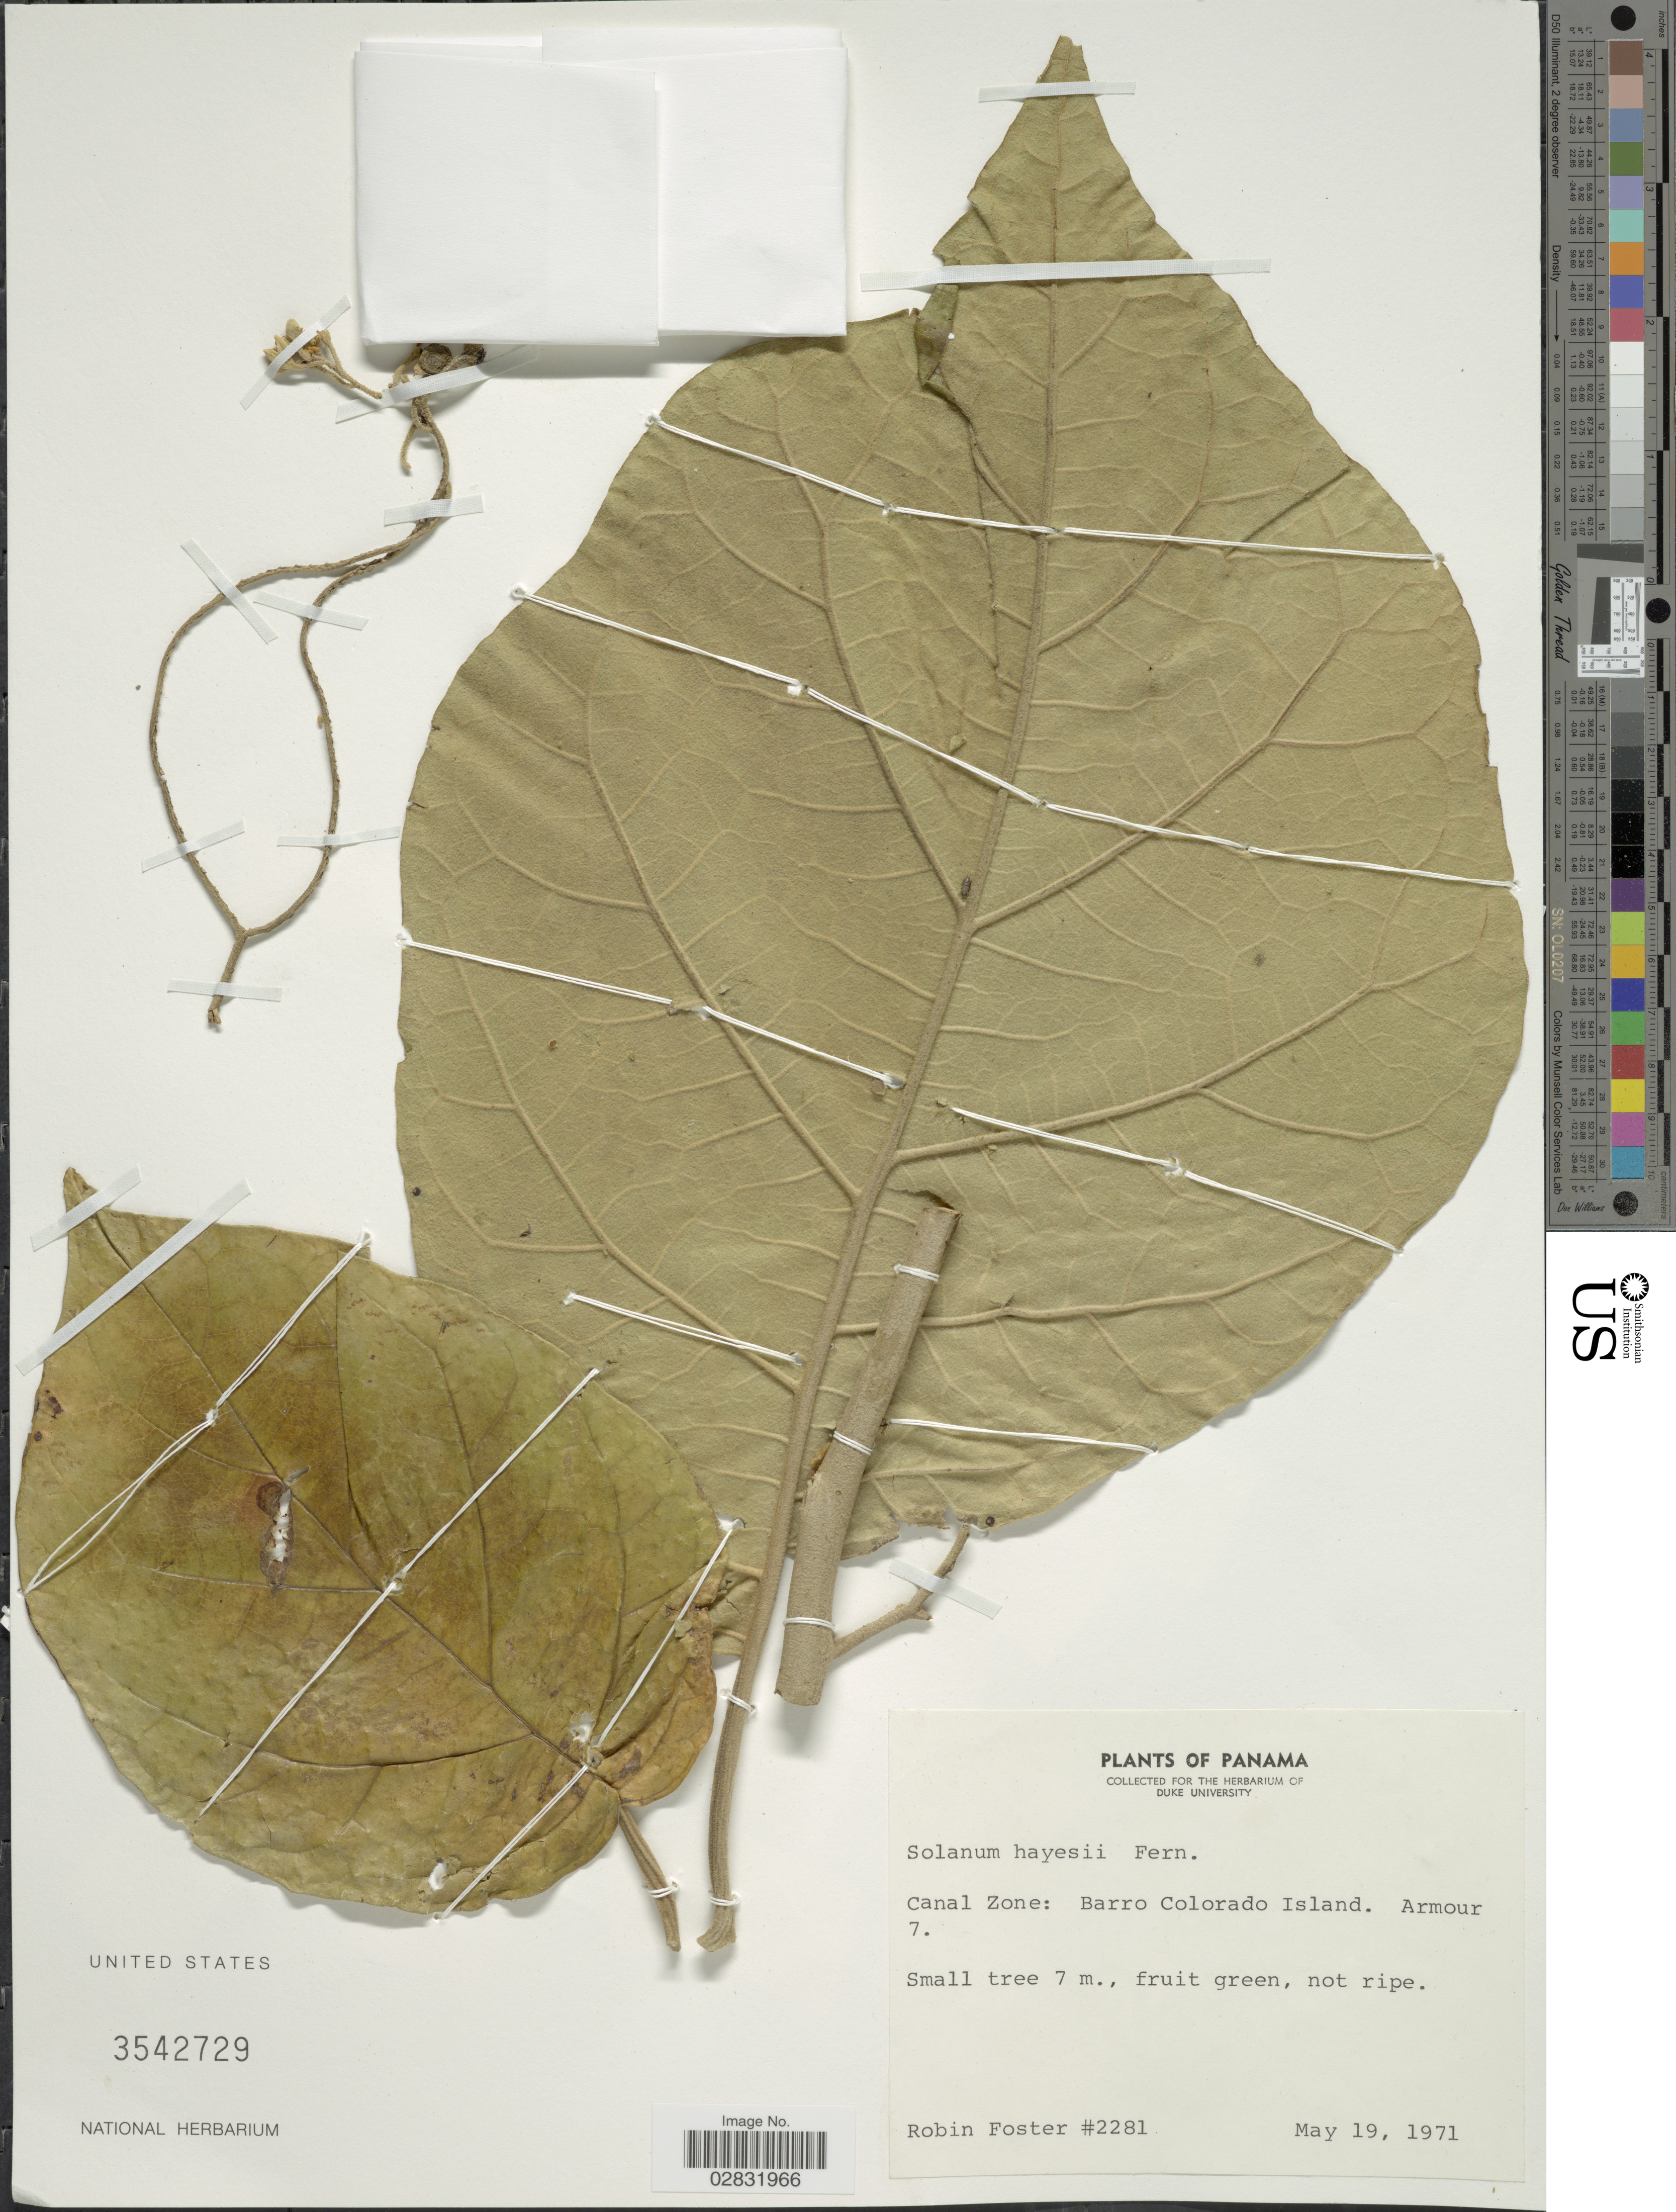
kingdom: Plantae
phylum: Tracheophyta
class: Magnoliopsida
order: Solanales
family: Solanaceae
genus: Solanum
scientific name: Solanum hayesii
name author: Fernald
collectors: R. B. Foster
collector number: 2281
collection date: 1971-05-19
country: Panama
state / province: Panamá Oeste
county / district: Canal Zone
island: Barro Colorado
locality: Canal Zone: Barro Colorado Island. Armour 7.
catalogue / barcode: US 3542729